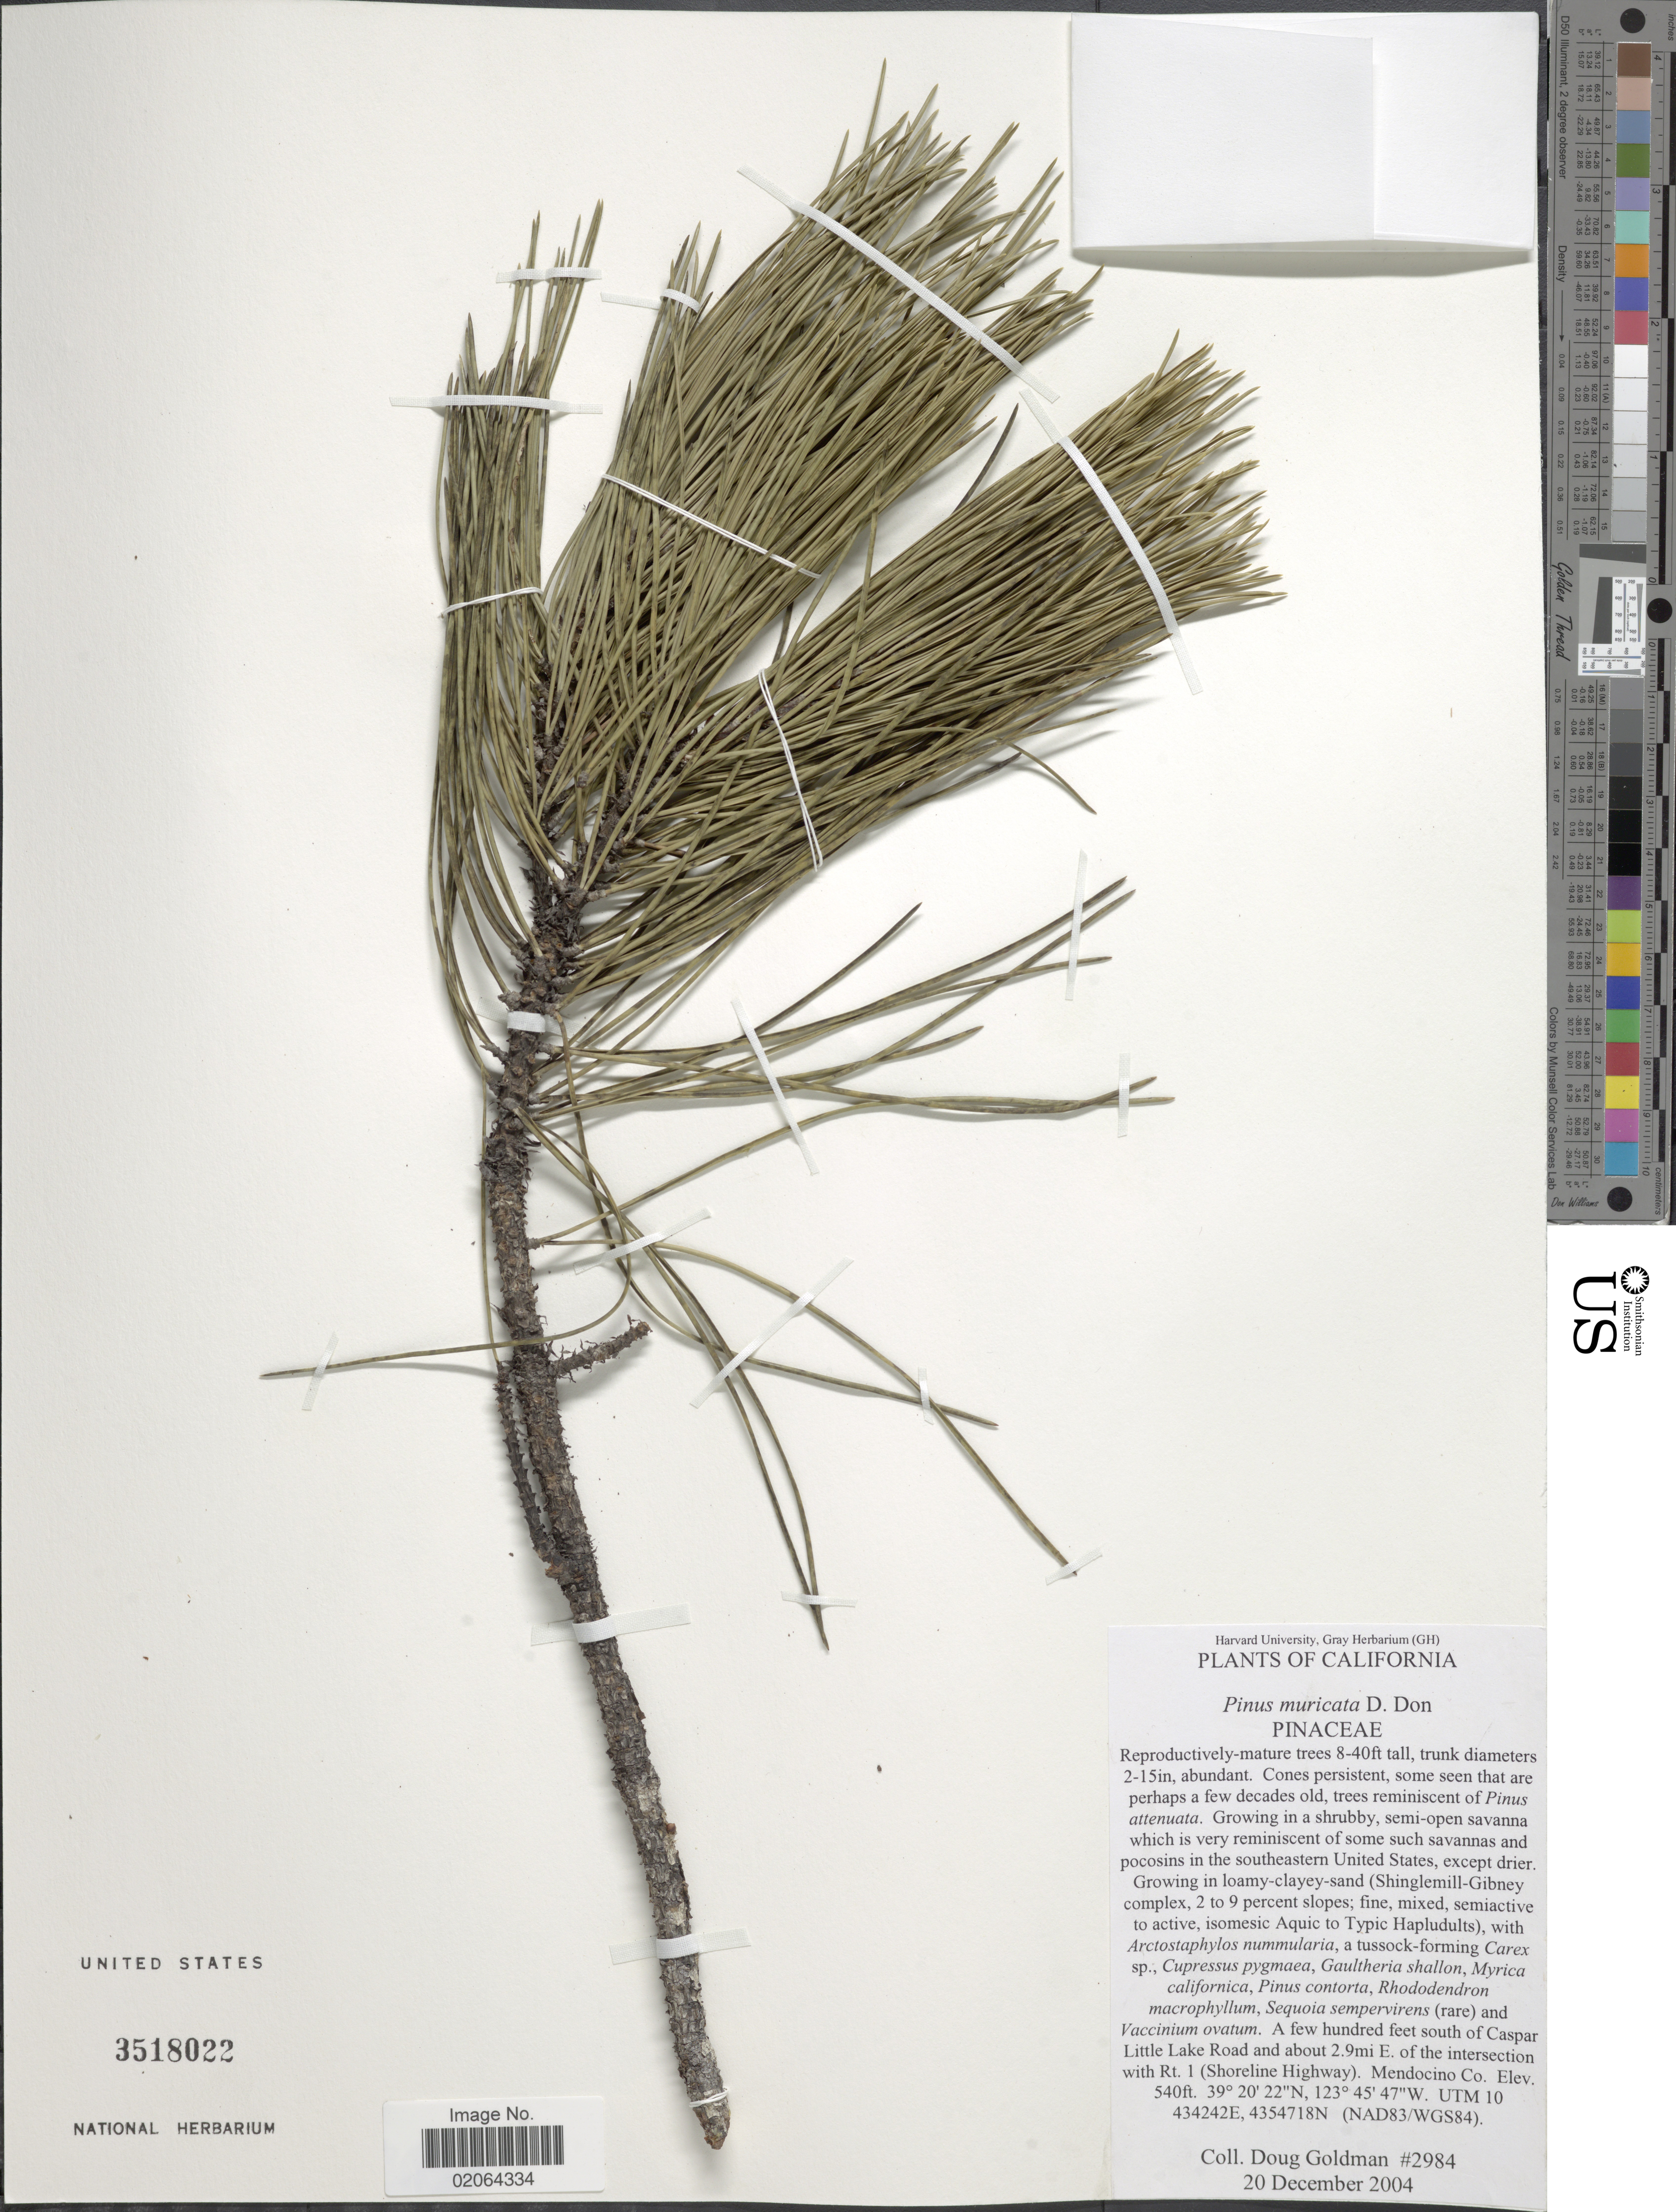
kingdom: Plantae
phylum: Tracheophyta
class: Pinopsida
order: Pinales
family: Pinaceae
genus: Pinus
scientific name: Pinus muricata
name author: D. Don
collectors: D. Goldman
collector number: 2984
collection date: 2004-12-20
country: United States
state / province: California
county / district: Mendocino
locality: California, A few hundred feet south of Caspar Little Lake Road and about 2.9 mi E. of the intersection with Rt. 1 (Shoreline Highway). Mendocino Co.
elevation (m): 165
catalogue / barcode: US 3518022